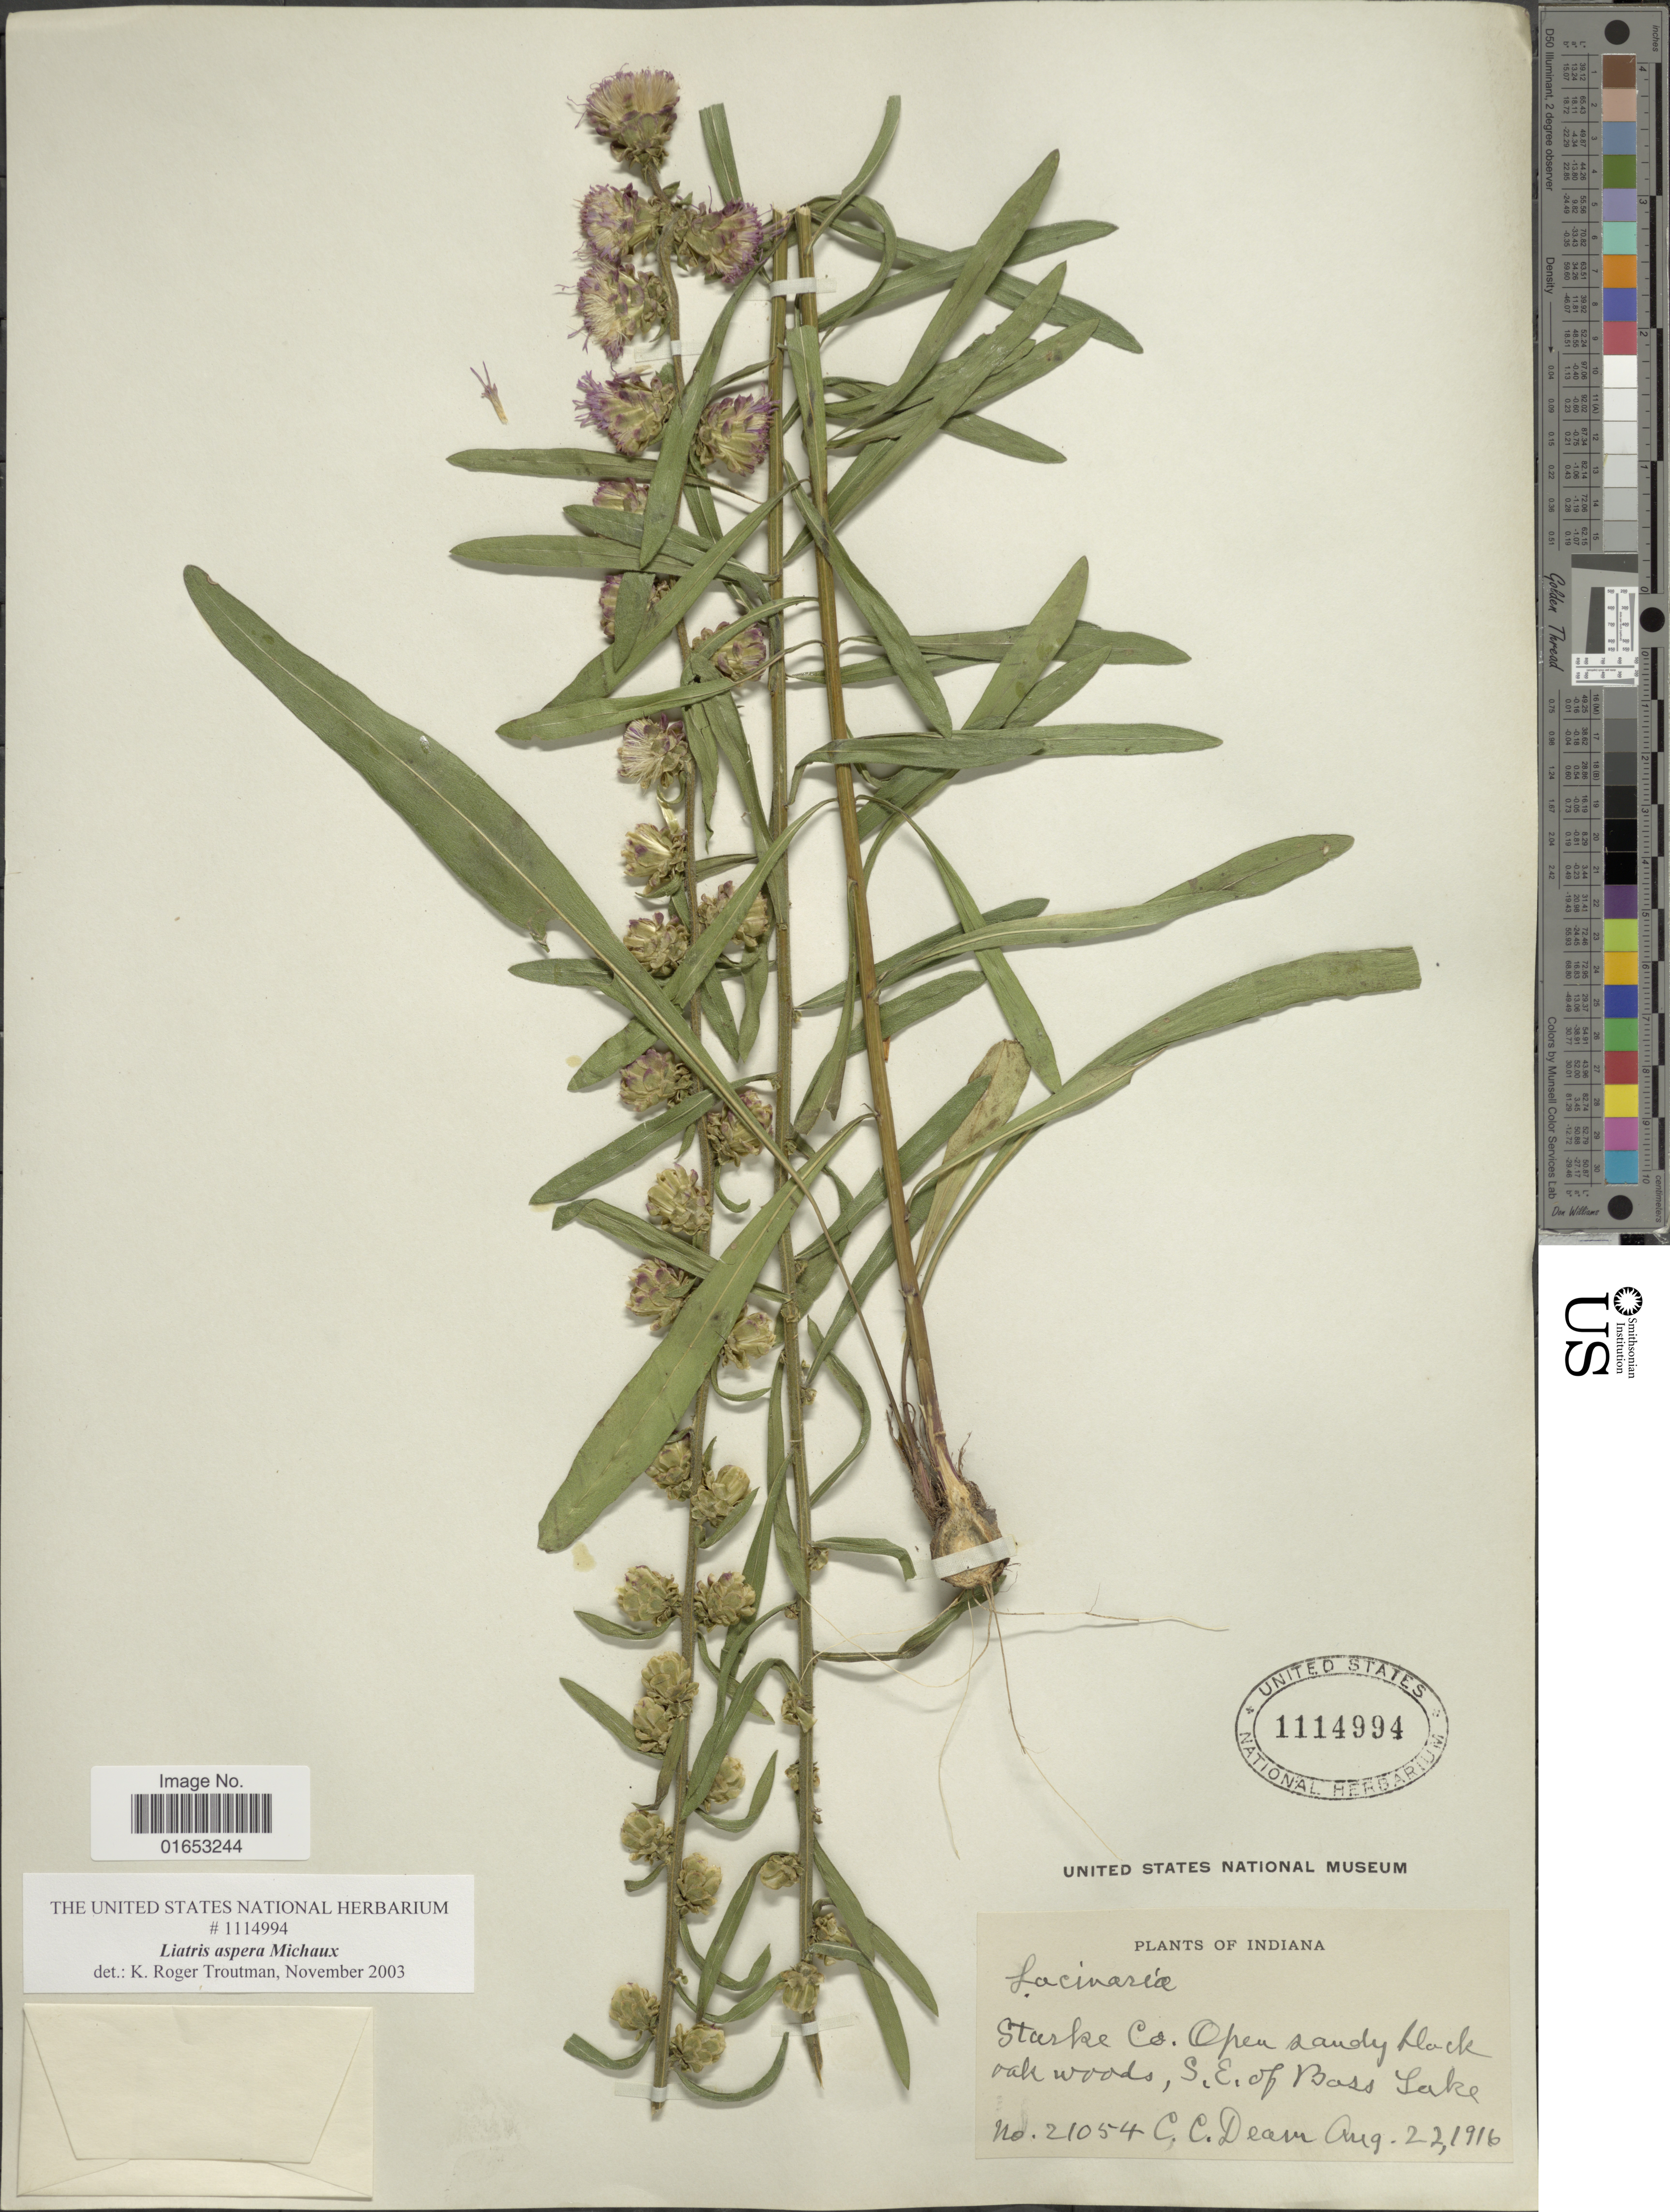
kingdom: Plantae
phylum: Tracheophyta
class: Magnoliopsida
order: Asterales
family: Asteraceae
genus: Liatris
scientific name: Liatris aspera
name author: Michx.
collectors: C. C. Deam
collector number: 21054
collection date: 1916-08-22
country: United States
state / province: Indiana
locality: Starke Co., Open sandy black oak woods, S.E. of Bass Lake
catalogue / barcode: US 1114994